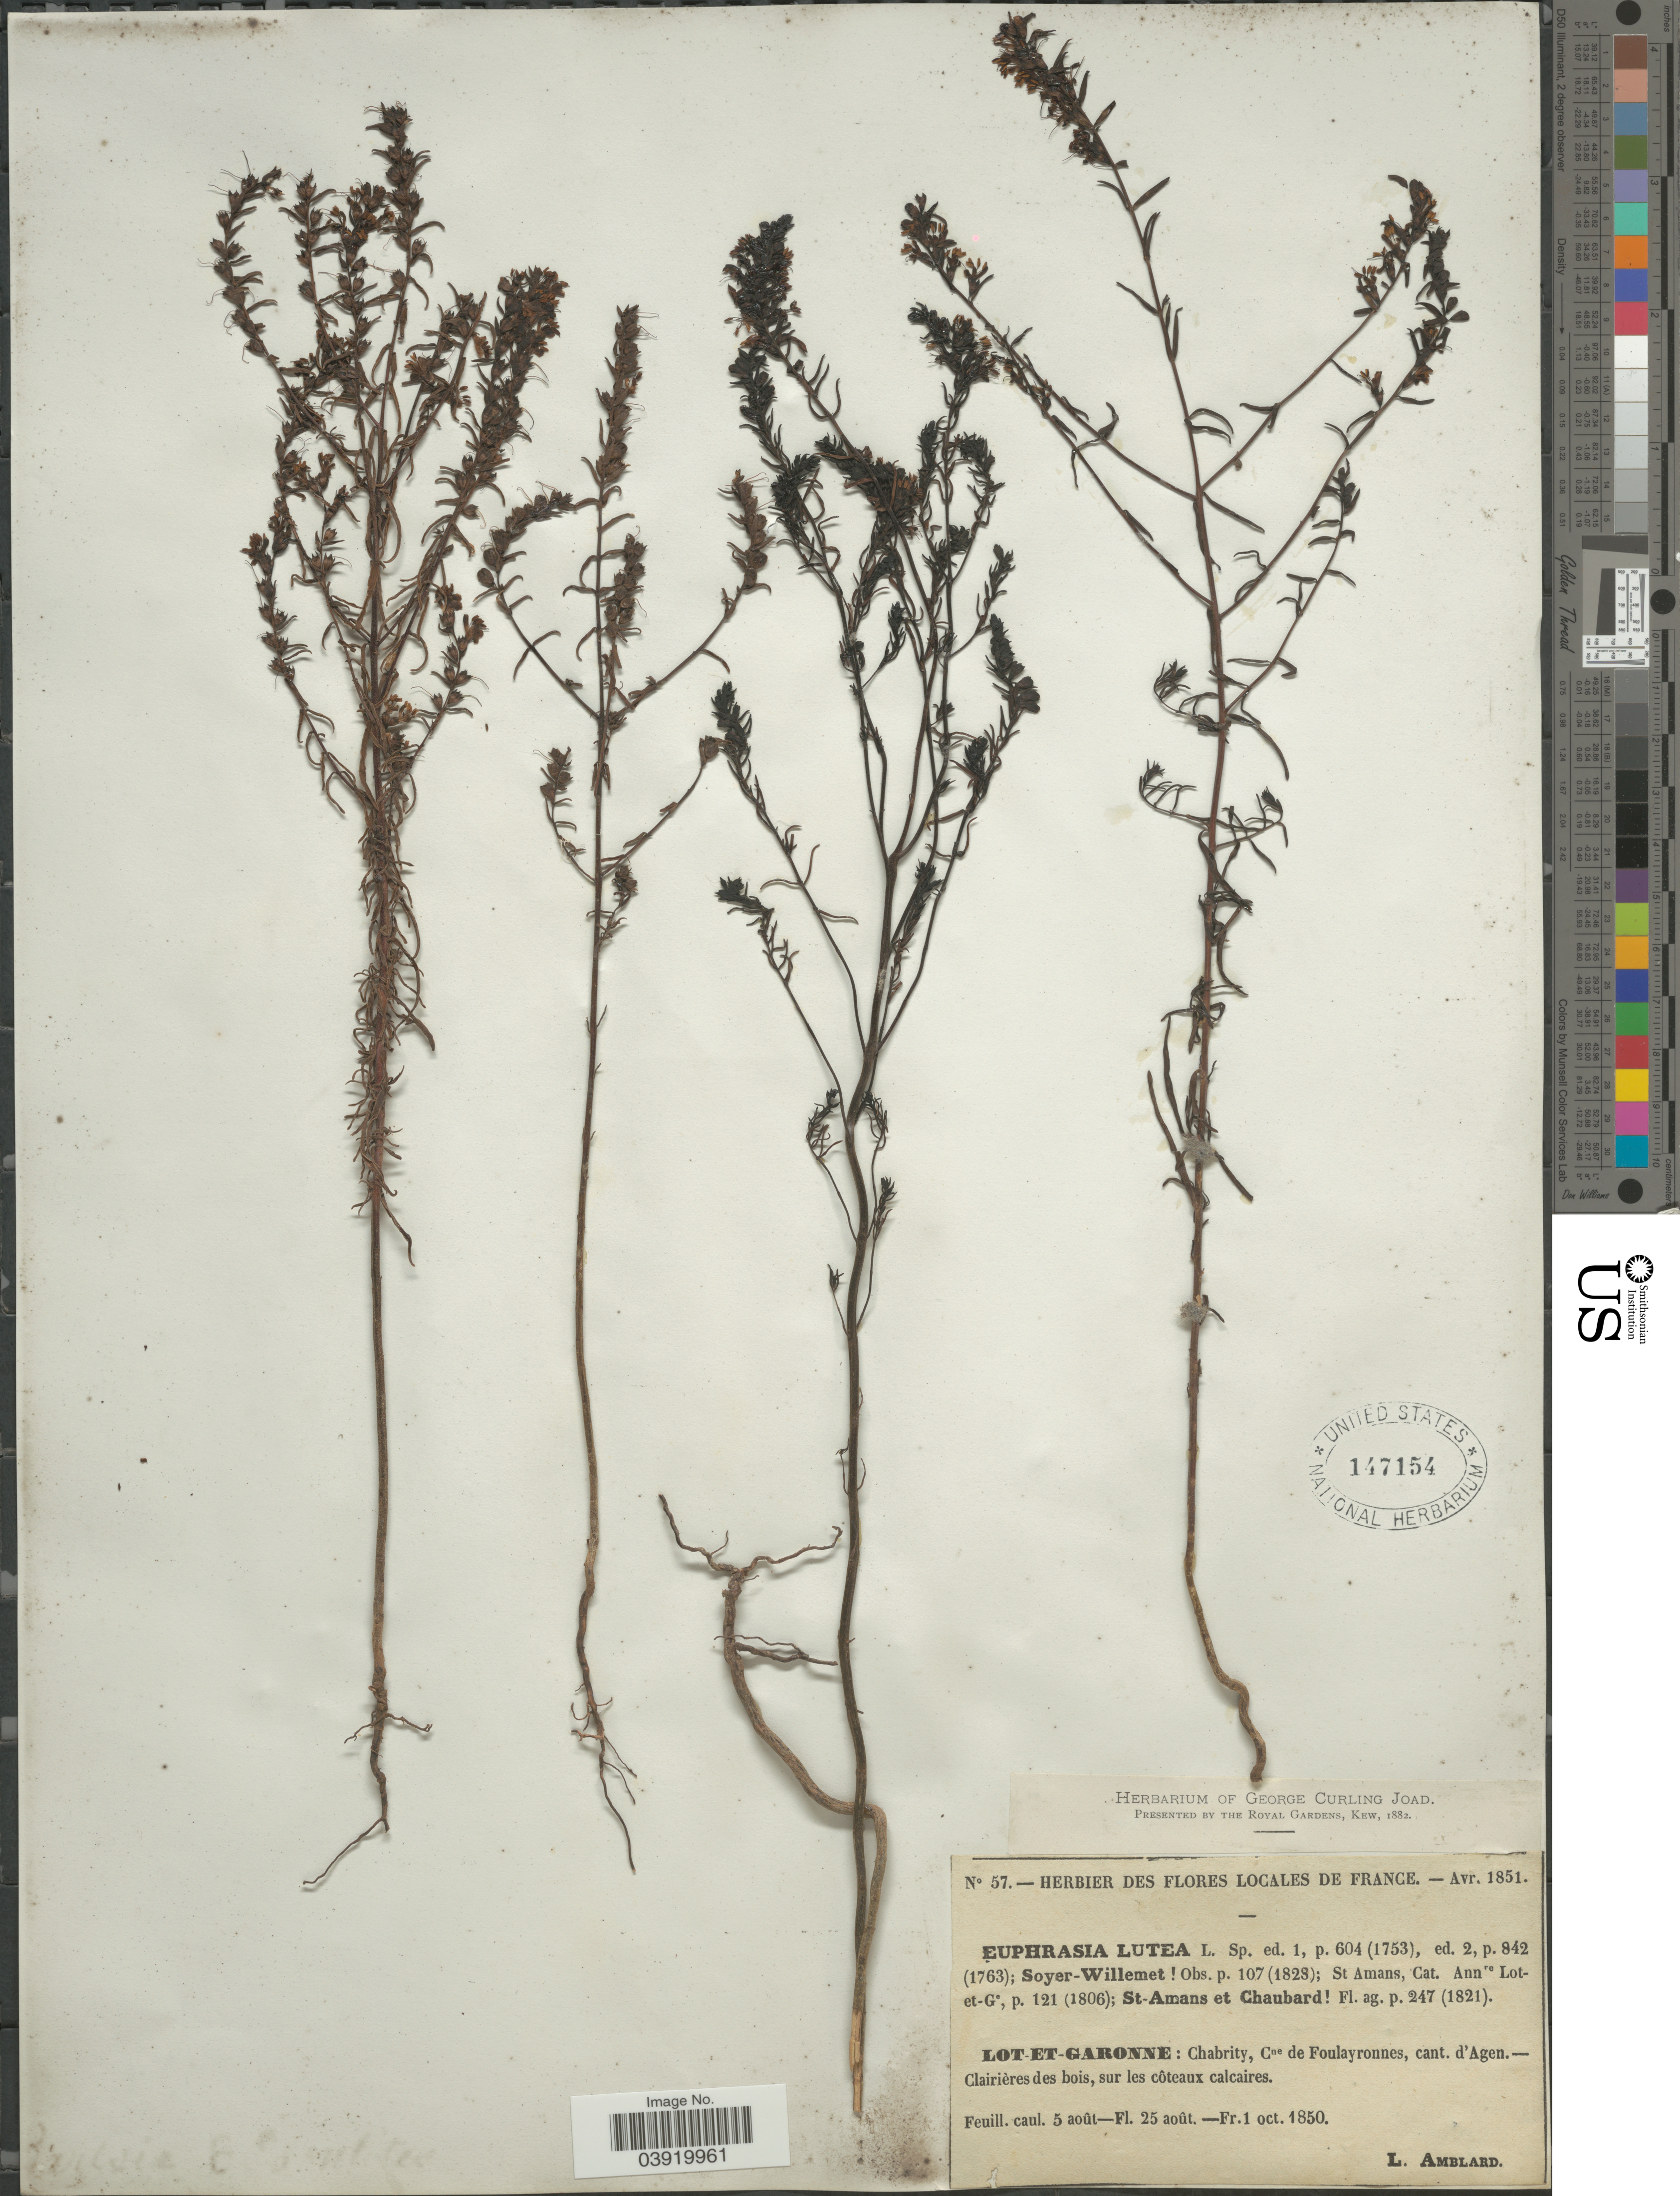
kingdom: Plantae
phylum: Tracheophyta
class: Magnoliopsida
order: Lamiales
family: Orobanchaceae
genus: Odontites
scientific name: Odontites luteus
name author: (L.) Clairv.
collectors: L. Amblard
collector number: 57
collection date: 1850-08-05/1850-10-01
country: France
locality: Lot-et-Garonne: Chabrity, Cne de Foulayronnes, cant. d'Agen.-Clairières des bois, sur les côteaux calcaires.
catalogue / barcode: US 147154